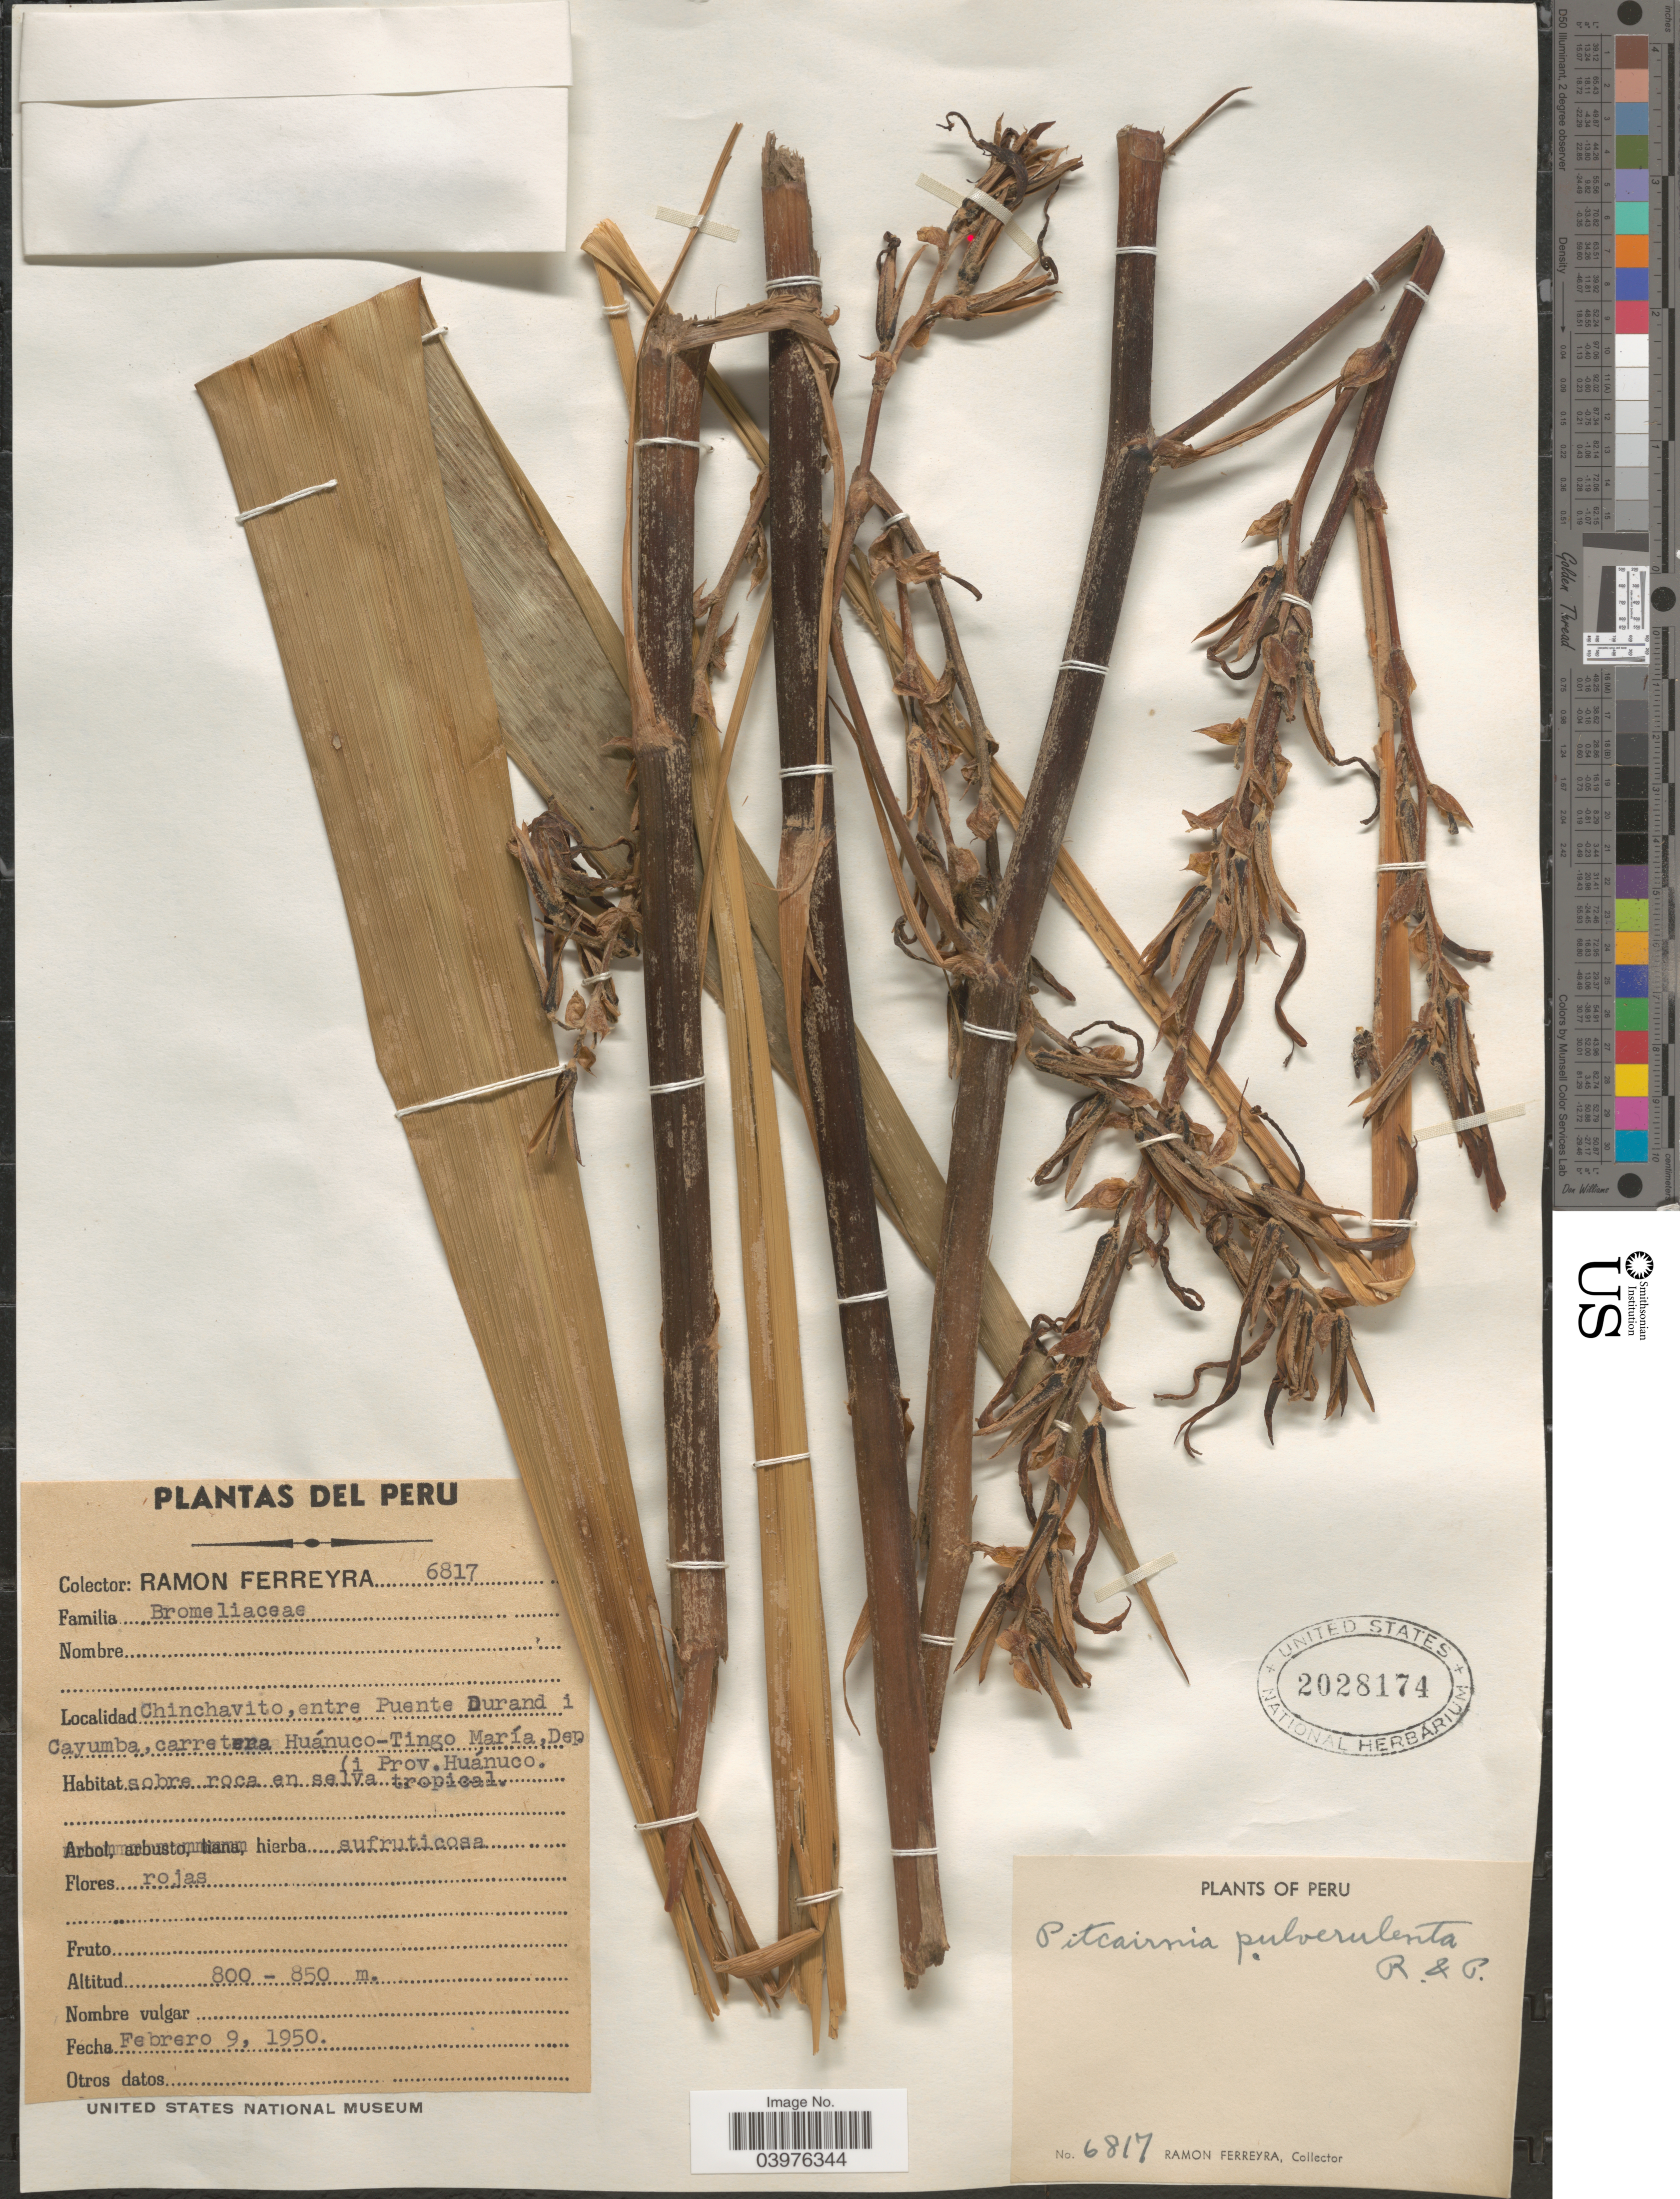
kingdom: Plantae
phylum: Tracheophyta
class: Liliopsida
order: Poales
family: Bromeliaceae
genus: Pitcairnia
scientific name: Pitcairnia pulverulenta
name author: Ruiz & Pav.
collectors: R. A. Ferreyra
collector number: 6817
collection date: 1950-02-09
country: Peru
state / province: Huánuco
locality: Chinchavito, entre Puente Durand i Cayumba, carretera Huánuco-Tingo María, Dep. i Prov. Huánuco.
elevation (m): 800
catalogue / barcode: US 2028174